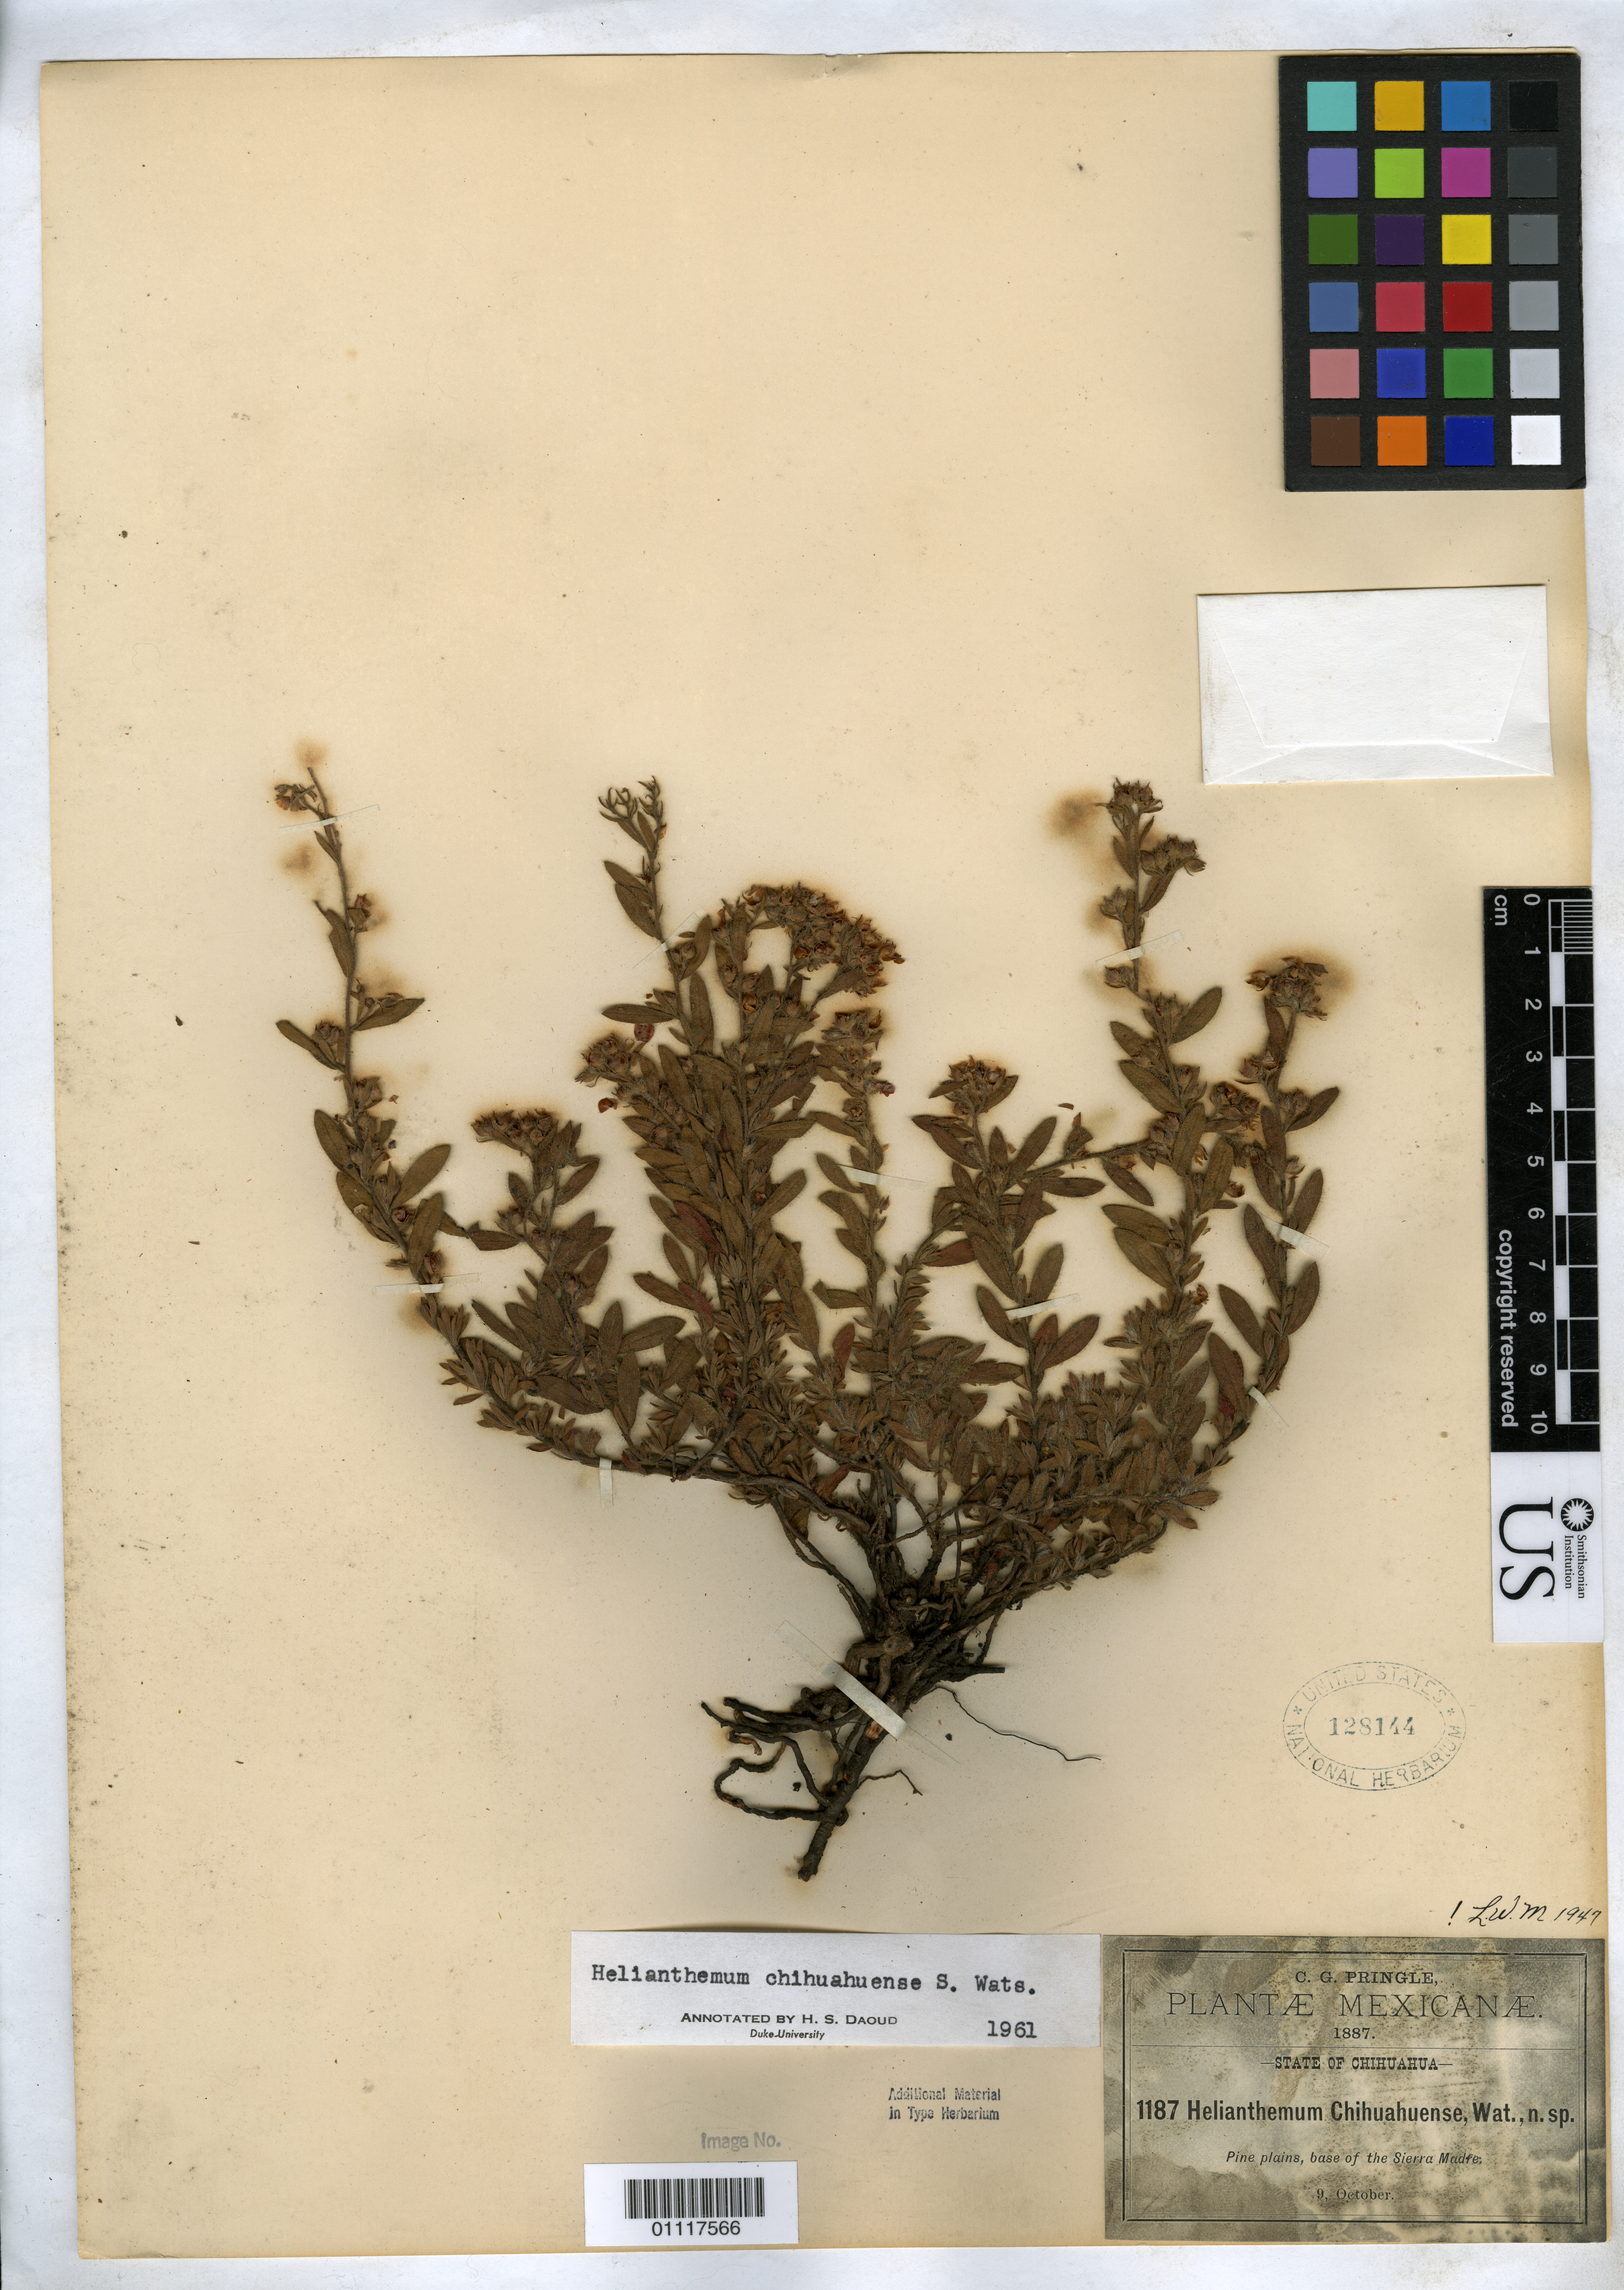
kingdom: Plantae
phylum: Tracheophyta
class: Magnoliopsida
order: Malvales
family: Cistaceae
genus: Helianthemum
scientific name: Helianthemum chihuahuense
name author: S. Watson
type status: Isotype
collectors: C. G. Pringle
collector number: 1187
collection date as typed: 09 Oct 1887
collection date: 1887-10-09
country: Mexico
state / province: Chihuahua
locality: Base of Sierra Madre.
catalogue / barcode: US 128144